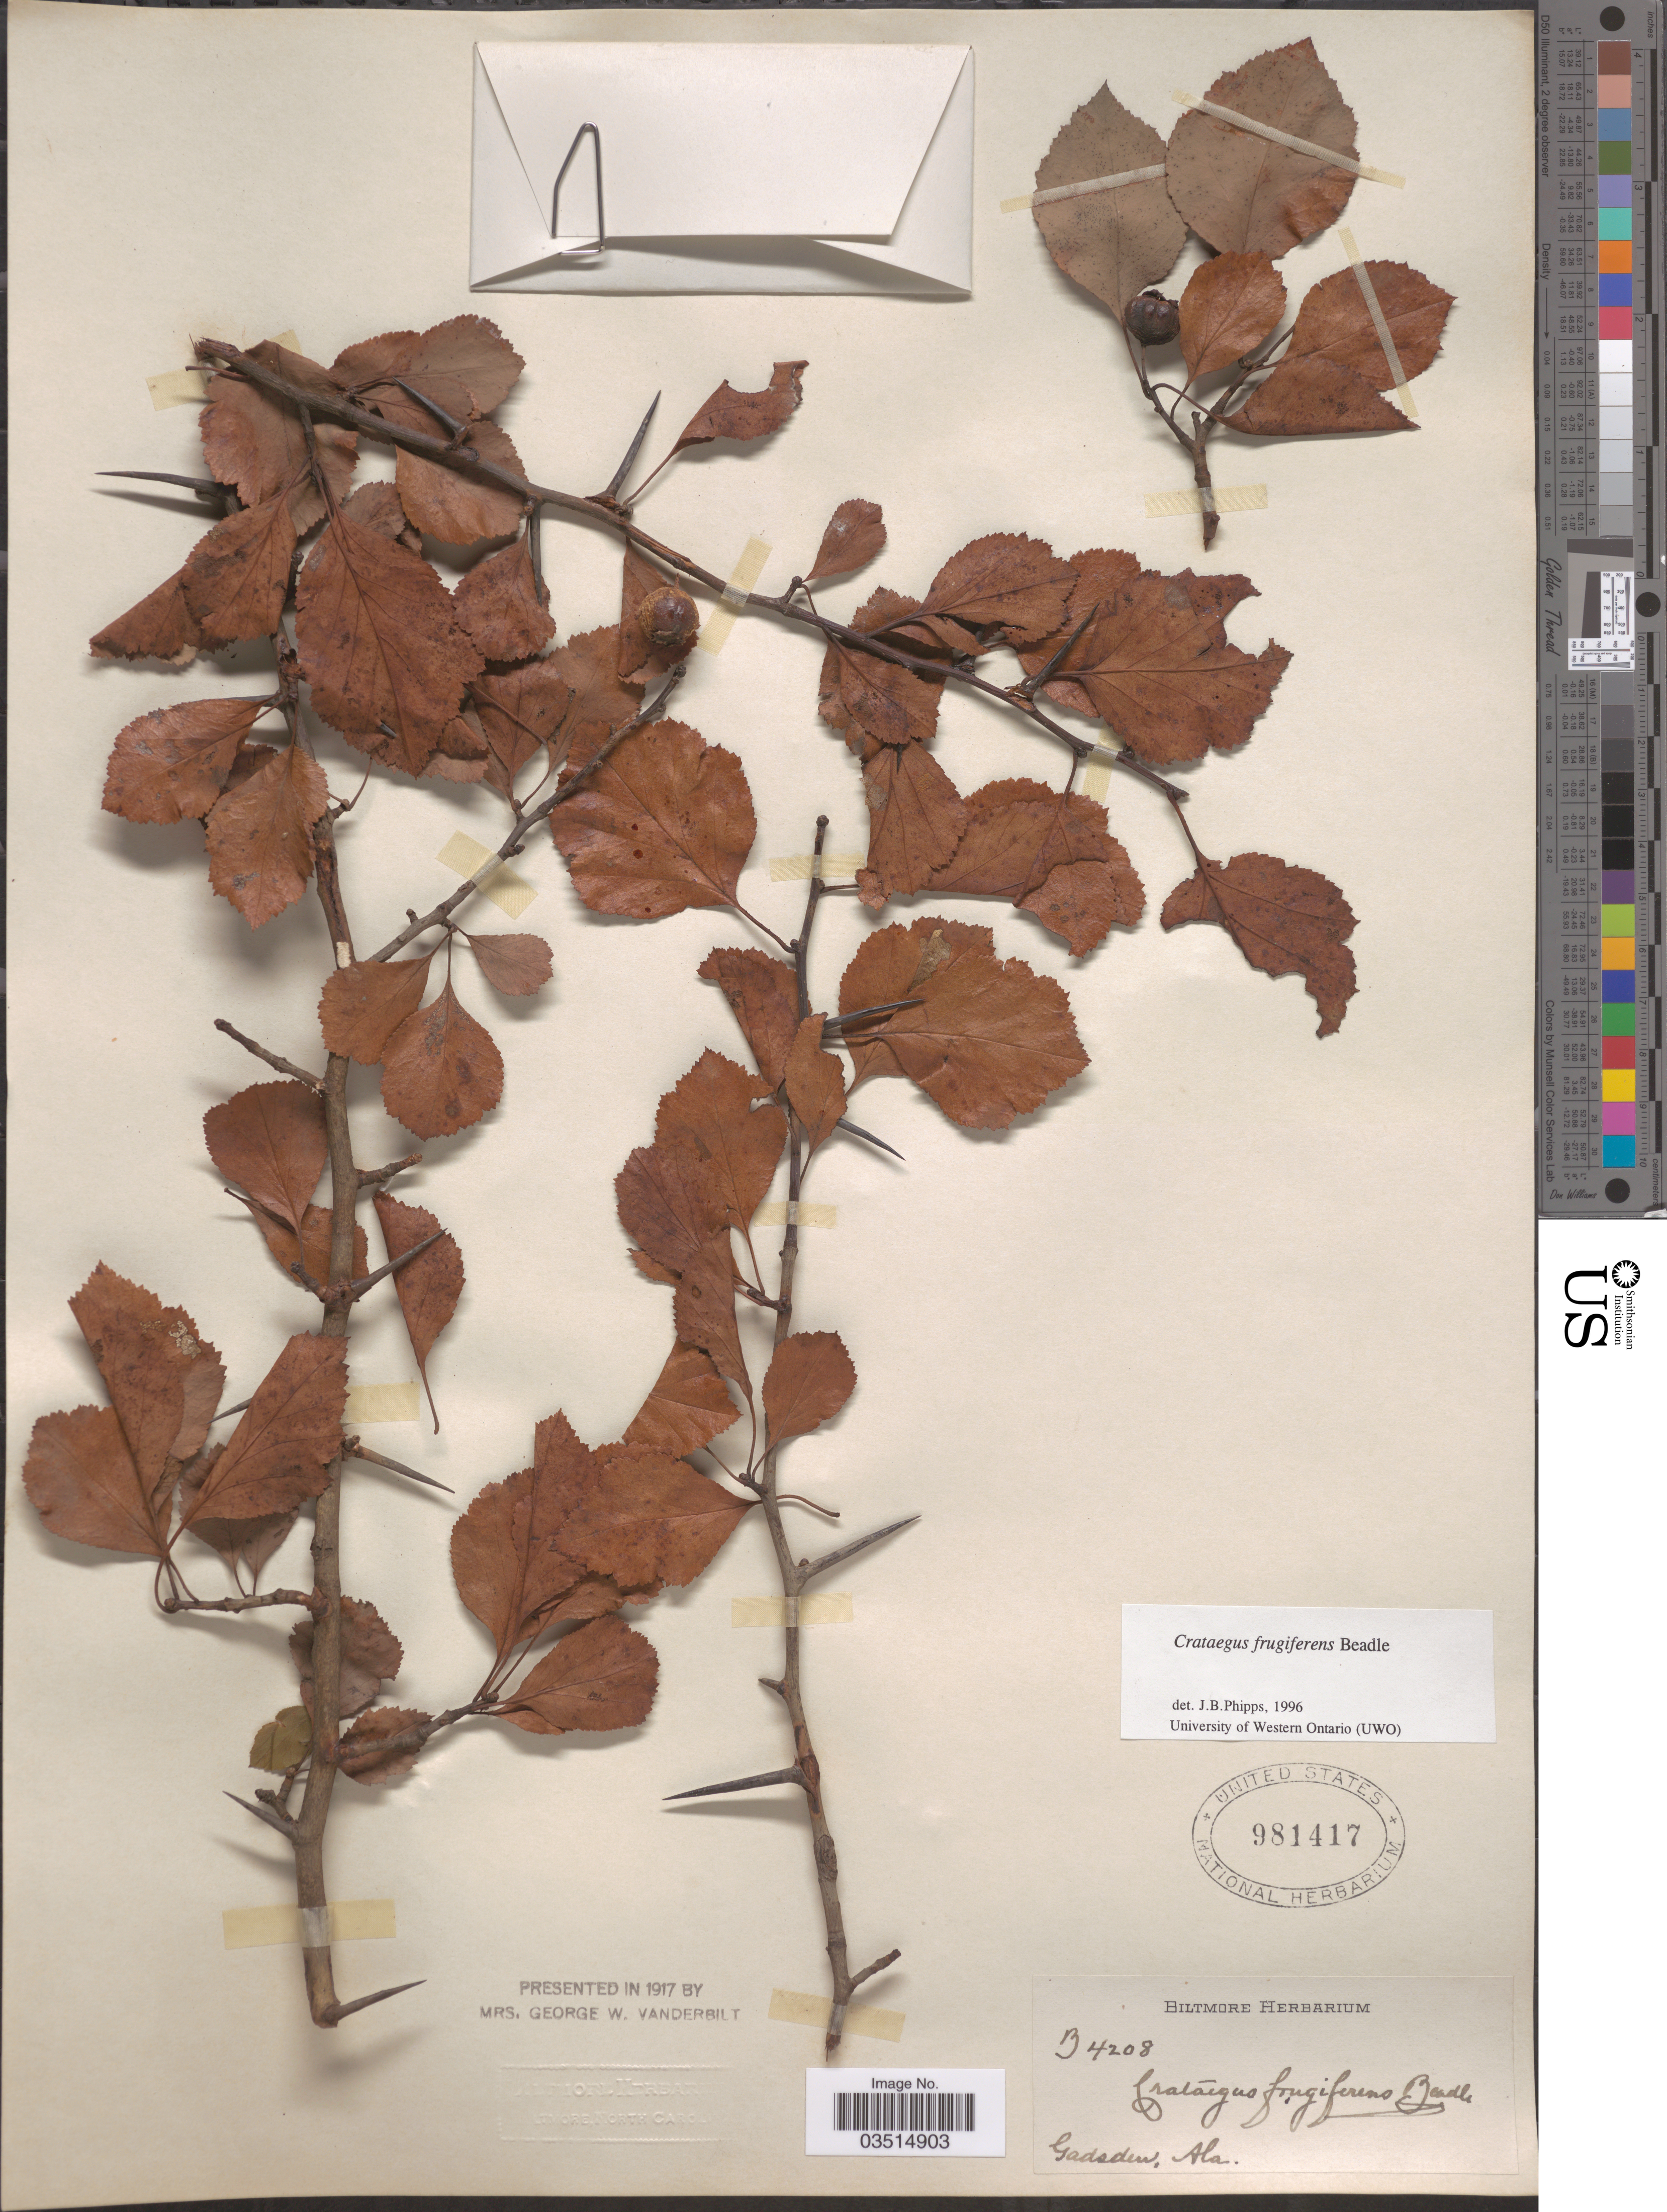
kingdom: Plantae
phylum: Tracheophyta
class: Magnoliopsida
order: Rosales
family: Rosaceae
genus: Crataegus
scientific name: Crataegus frugiferens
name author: Beadle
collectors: ex herb. Biltmore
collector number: B4208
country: United States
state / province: Alabama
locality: Gadsden.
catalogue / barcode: US 981417